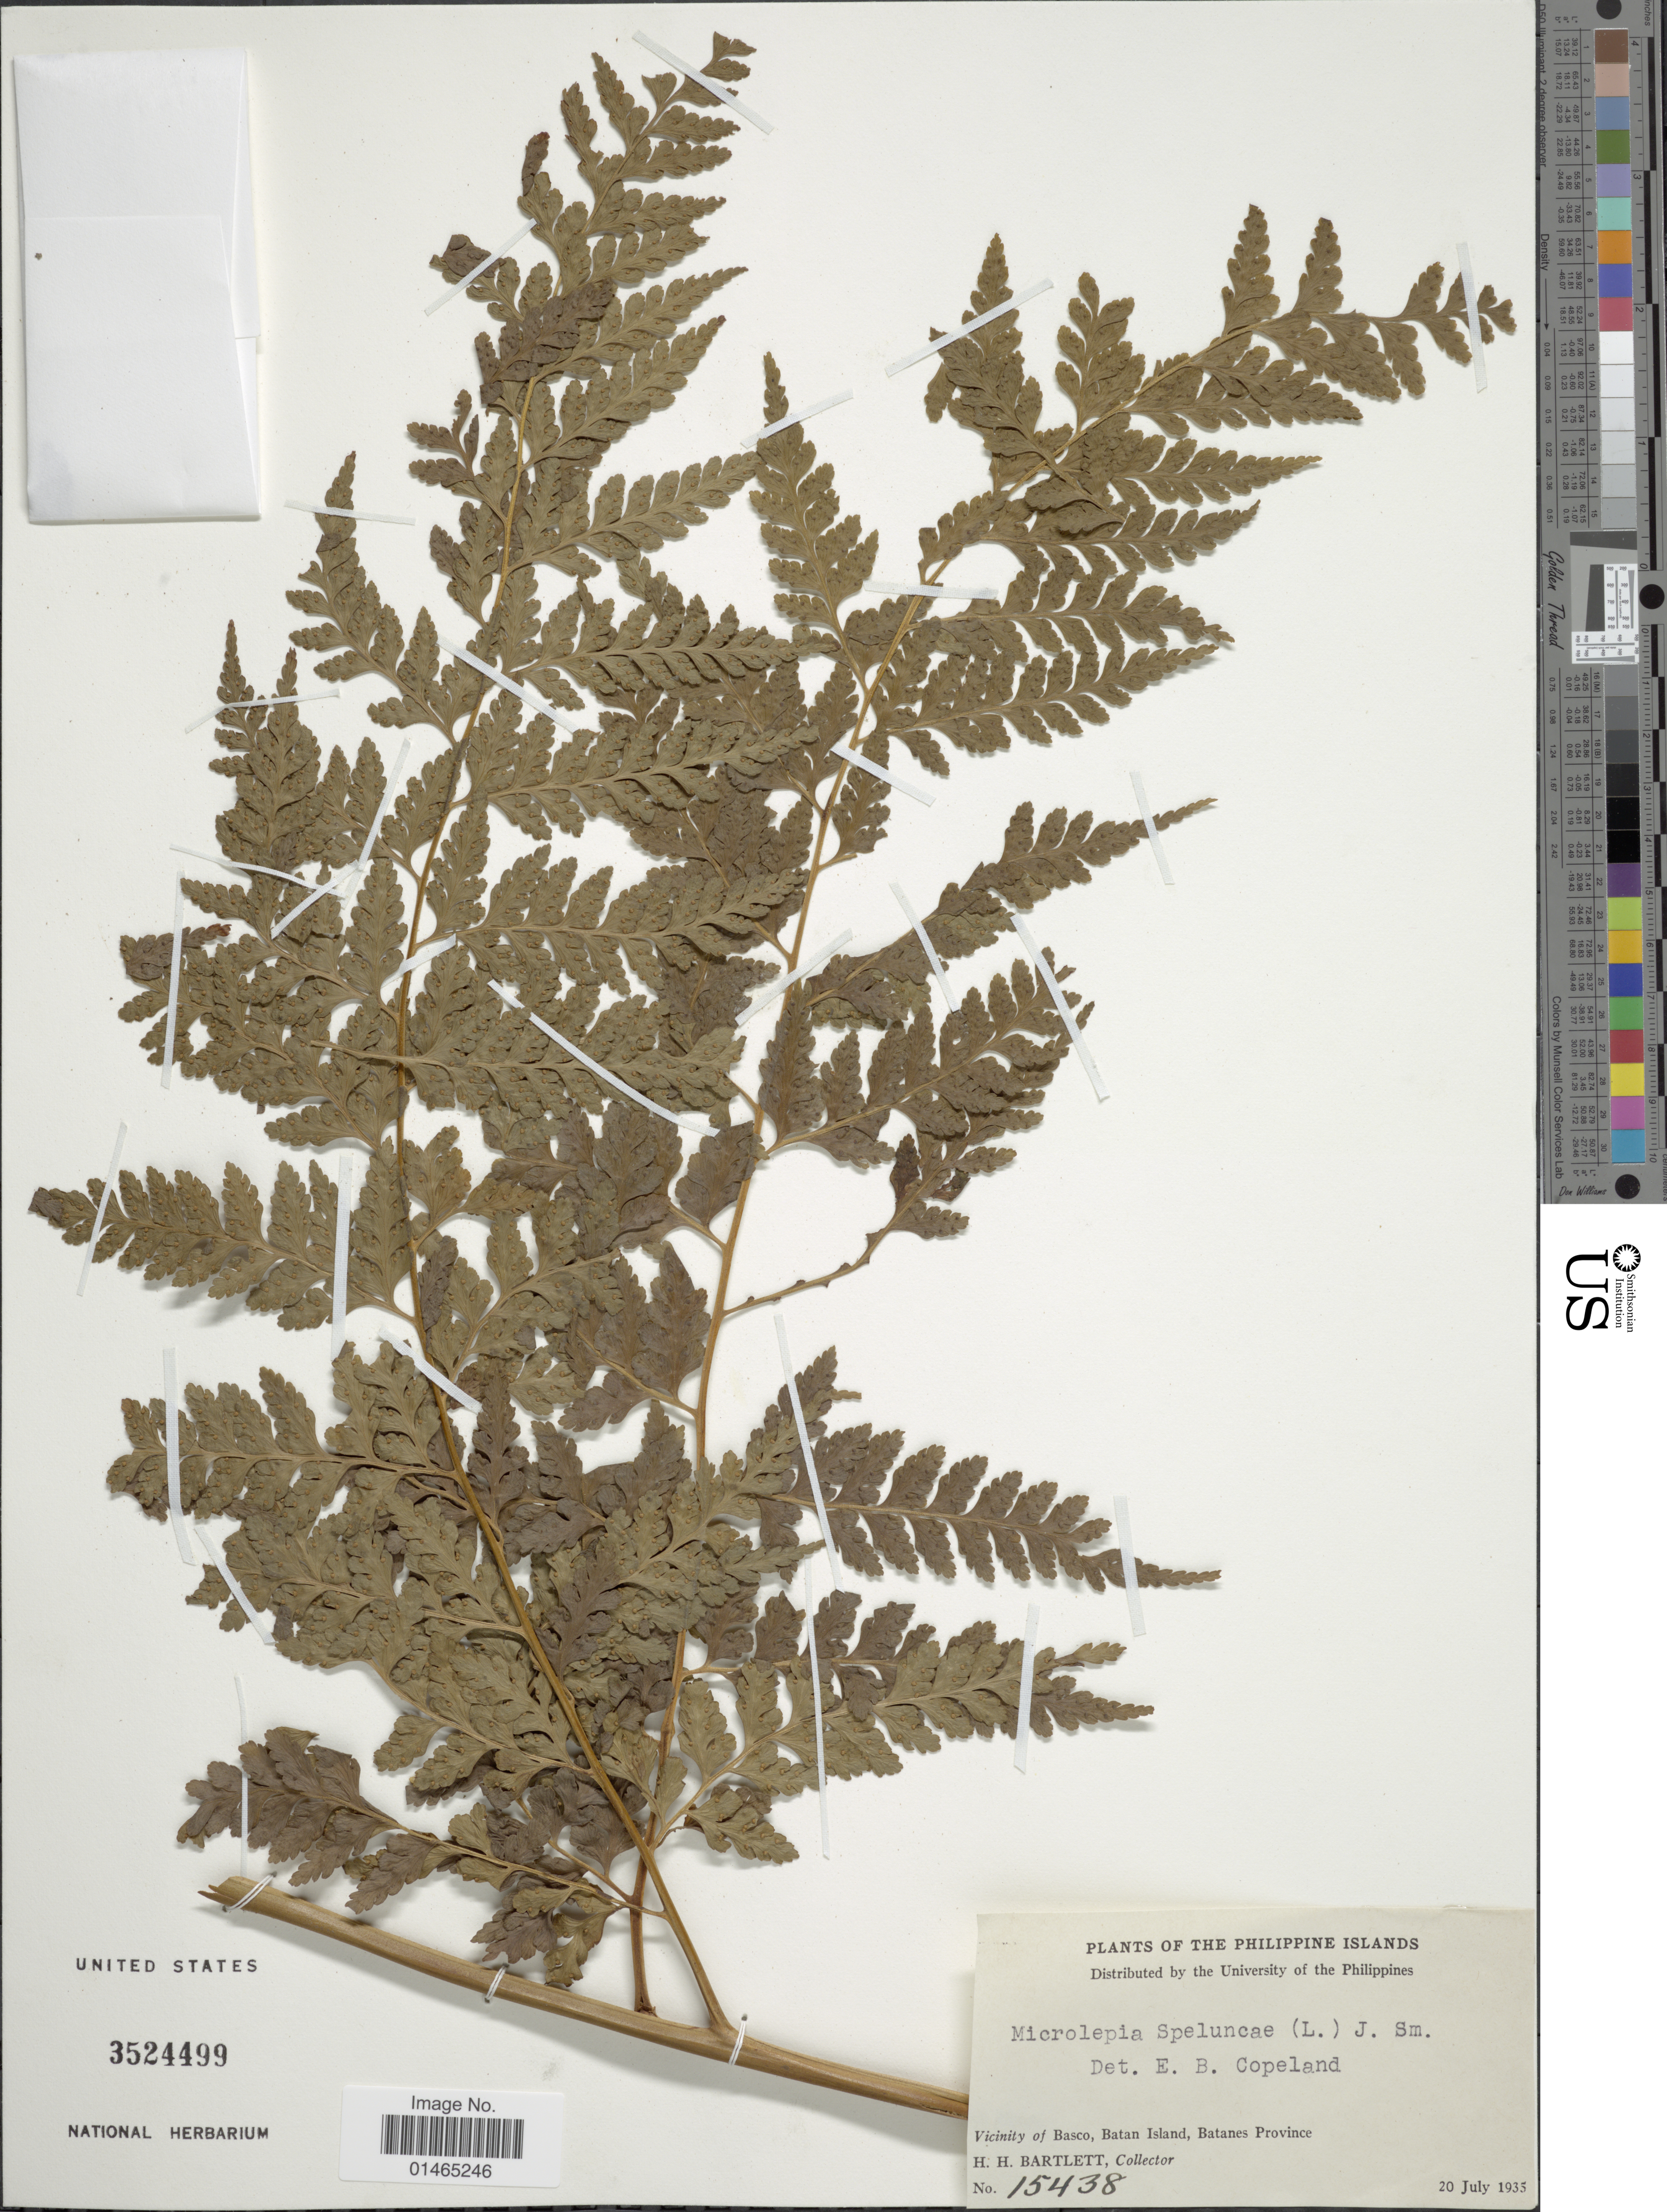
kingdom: Plantae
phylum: Tracheophyta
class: Polypodiopsida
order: Polypodiales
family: Dennstaedtiaceae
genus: Dennstaedtia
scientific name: Dennstaedtia sp.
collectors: H. H. Bartlett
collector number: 15438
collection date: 1935-07-20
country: Philippines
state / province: Cagayan Valley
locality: Vicinity of Basco, Batan Island, Batanes Province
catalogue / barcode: US 3524499